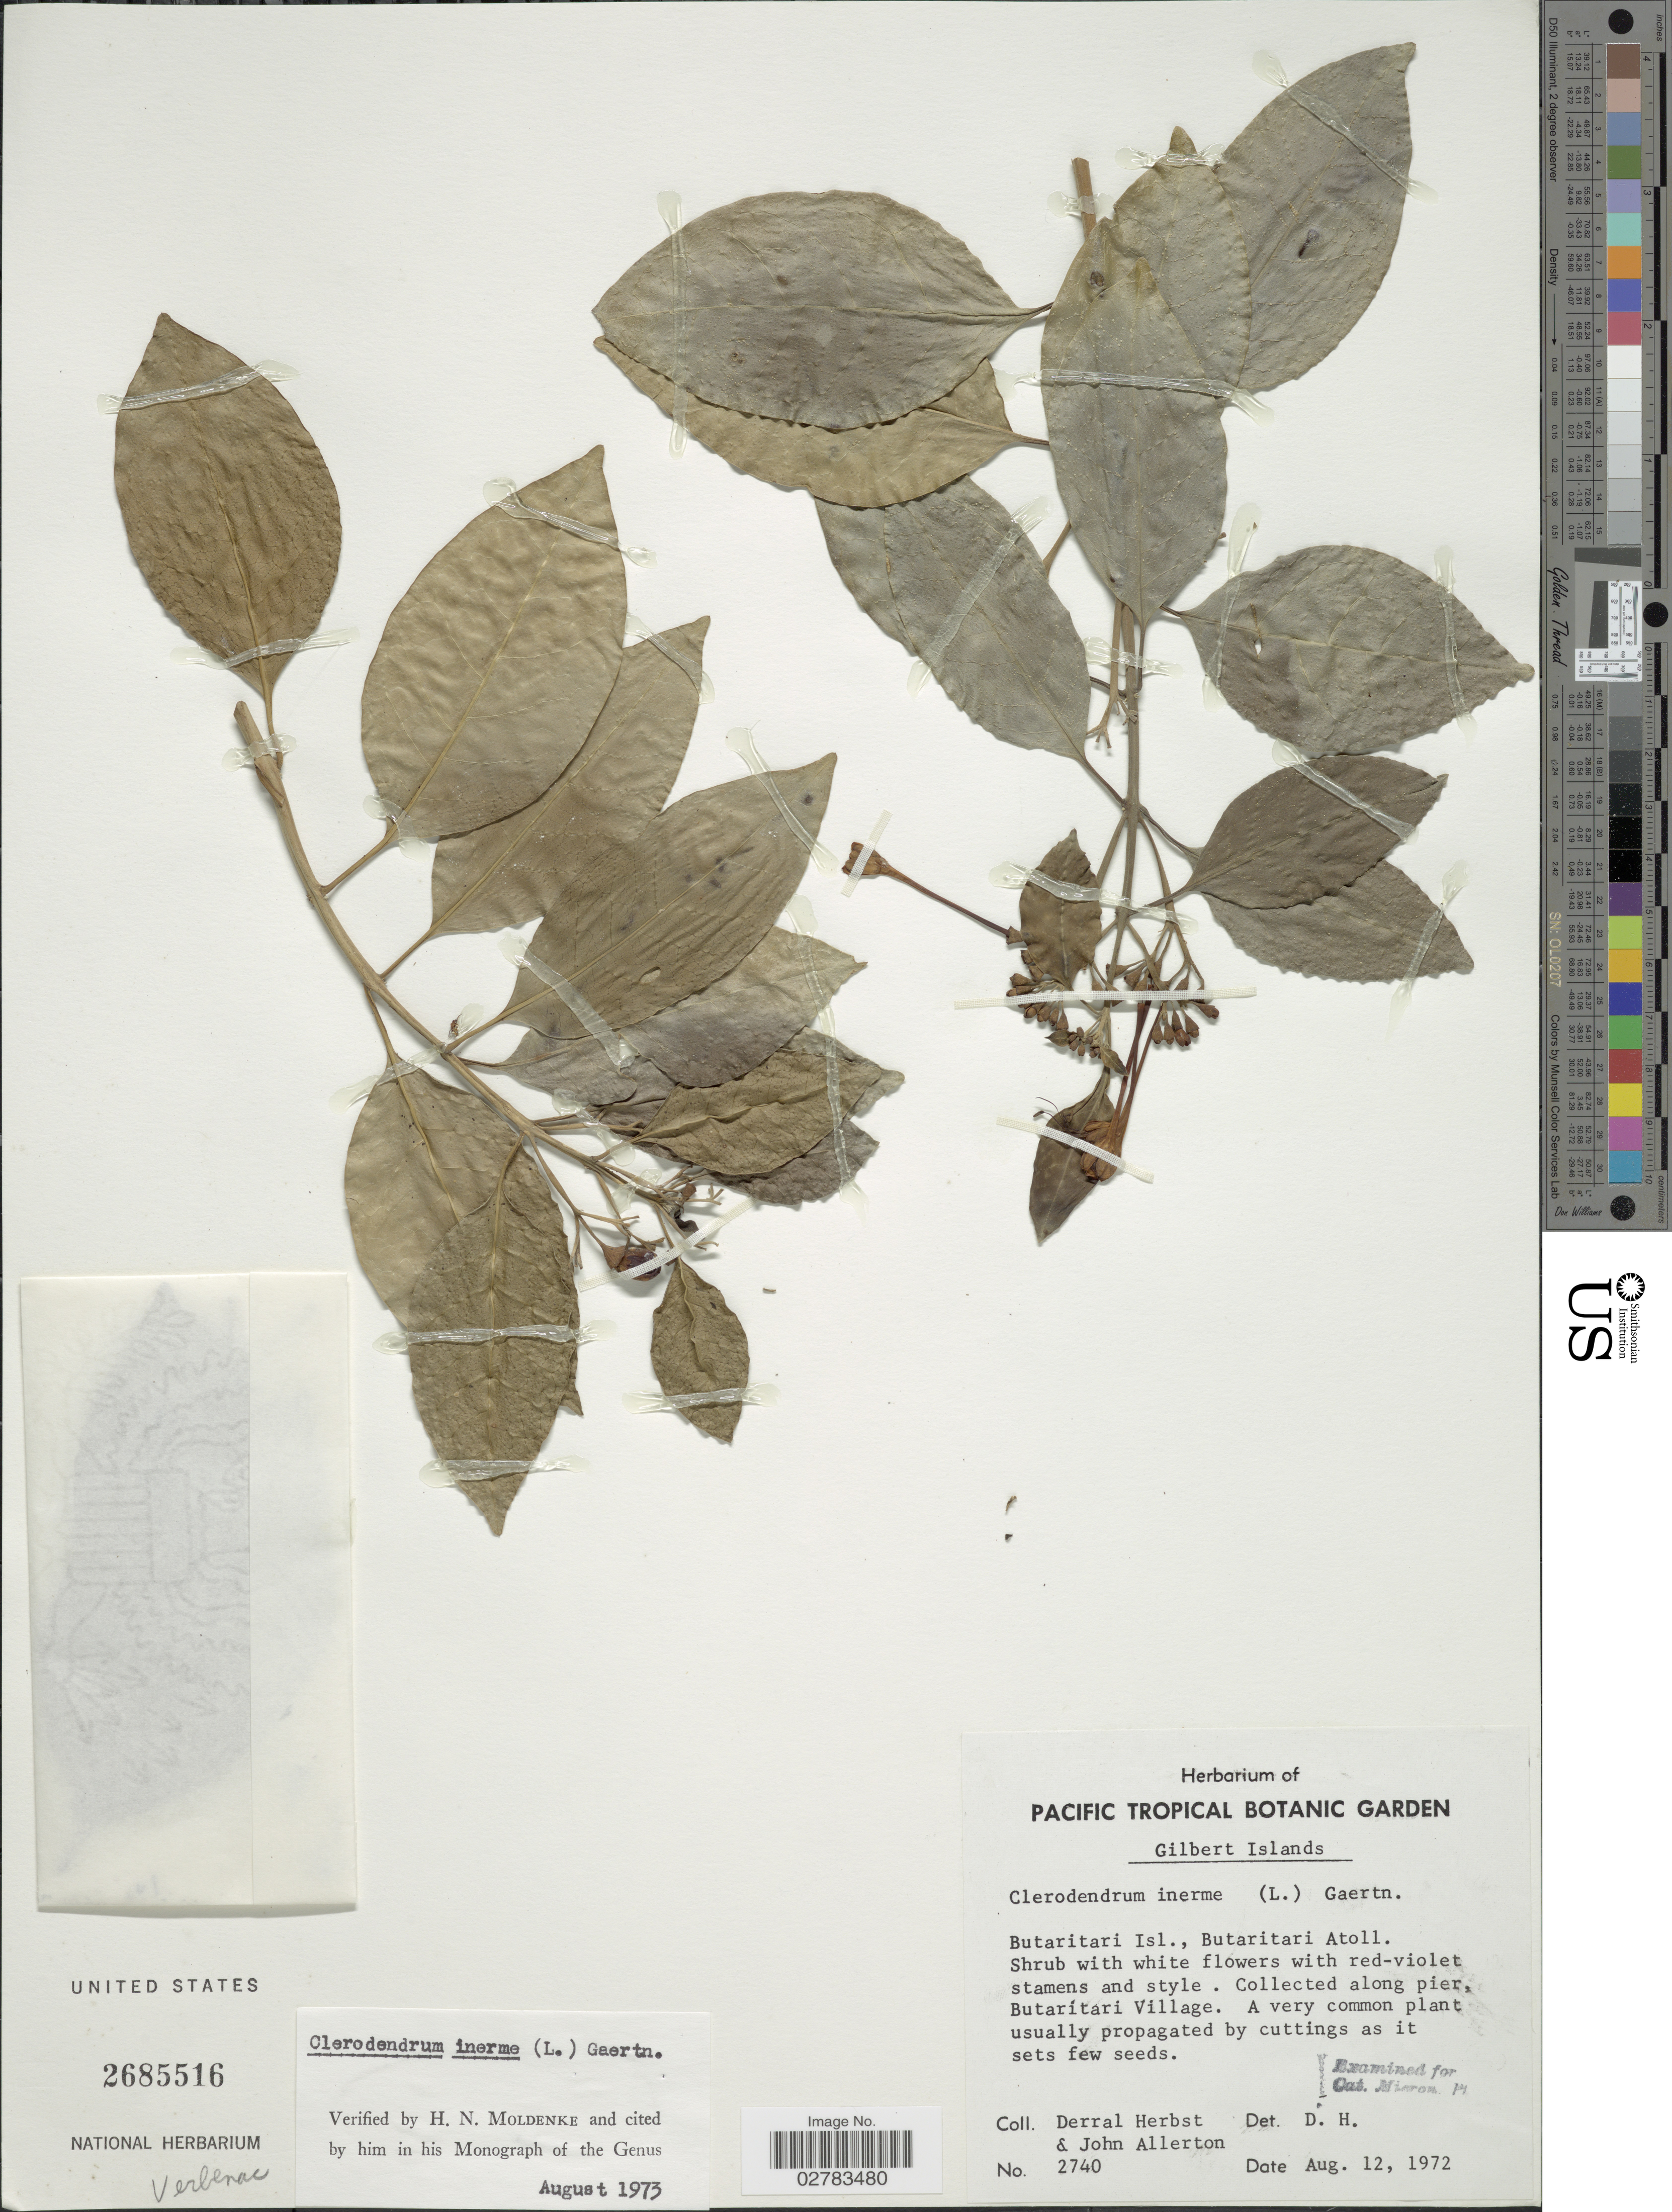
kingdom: Plantae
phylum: Tracheophyta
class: Magnoliopsida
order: Lamiales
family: Lamiaceae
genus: Clerodendrum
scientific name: Clerodendrum inerme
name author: (L.) Gaertn.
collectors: D. R. Herbst & J. Allerton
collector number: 2740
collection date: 1972-08-12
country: Kiribati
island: Butaritari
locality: Gilbert Islands, Butaritari Isl., Butaritari Atoll, along pier, Butaritari Village.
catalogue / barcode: US 2685516